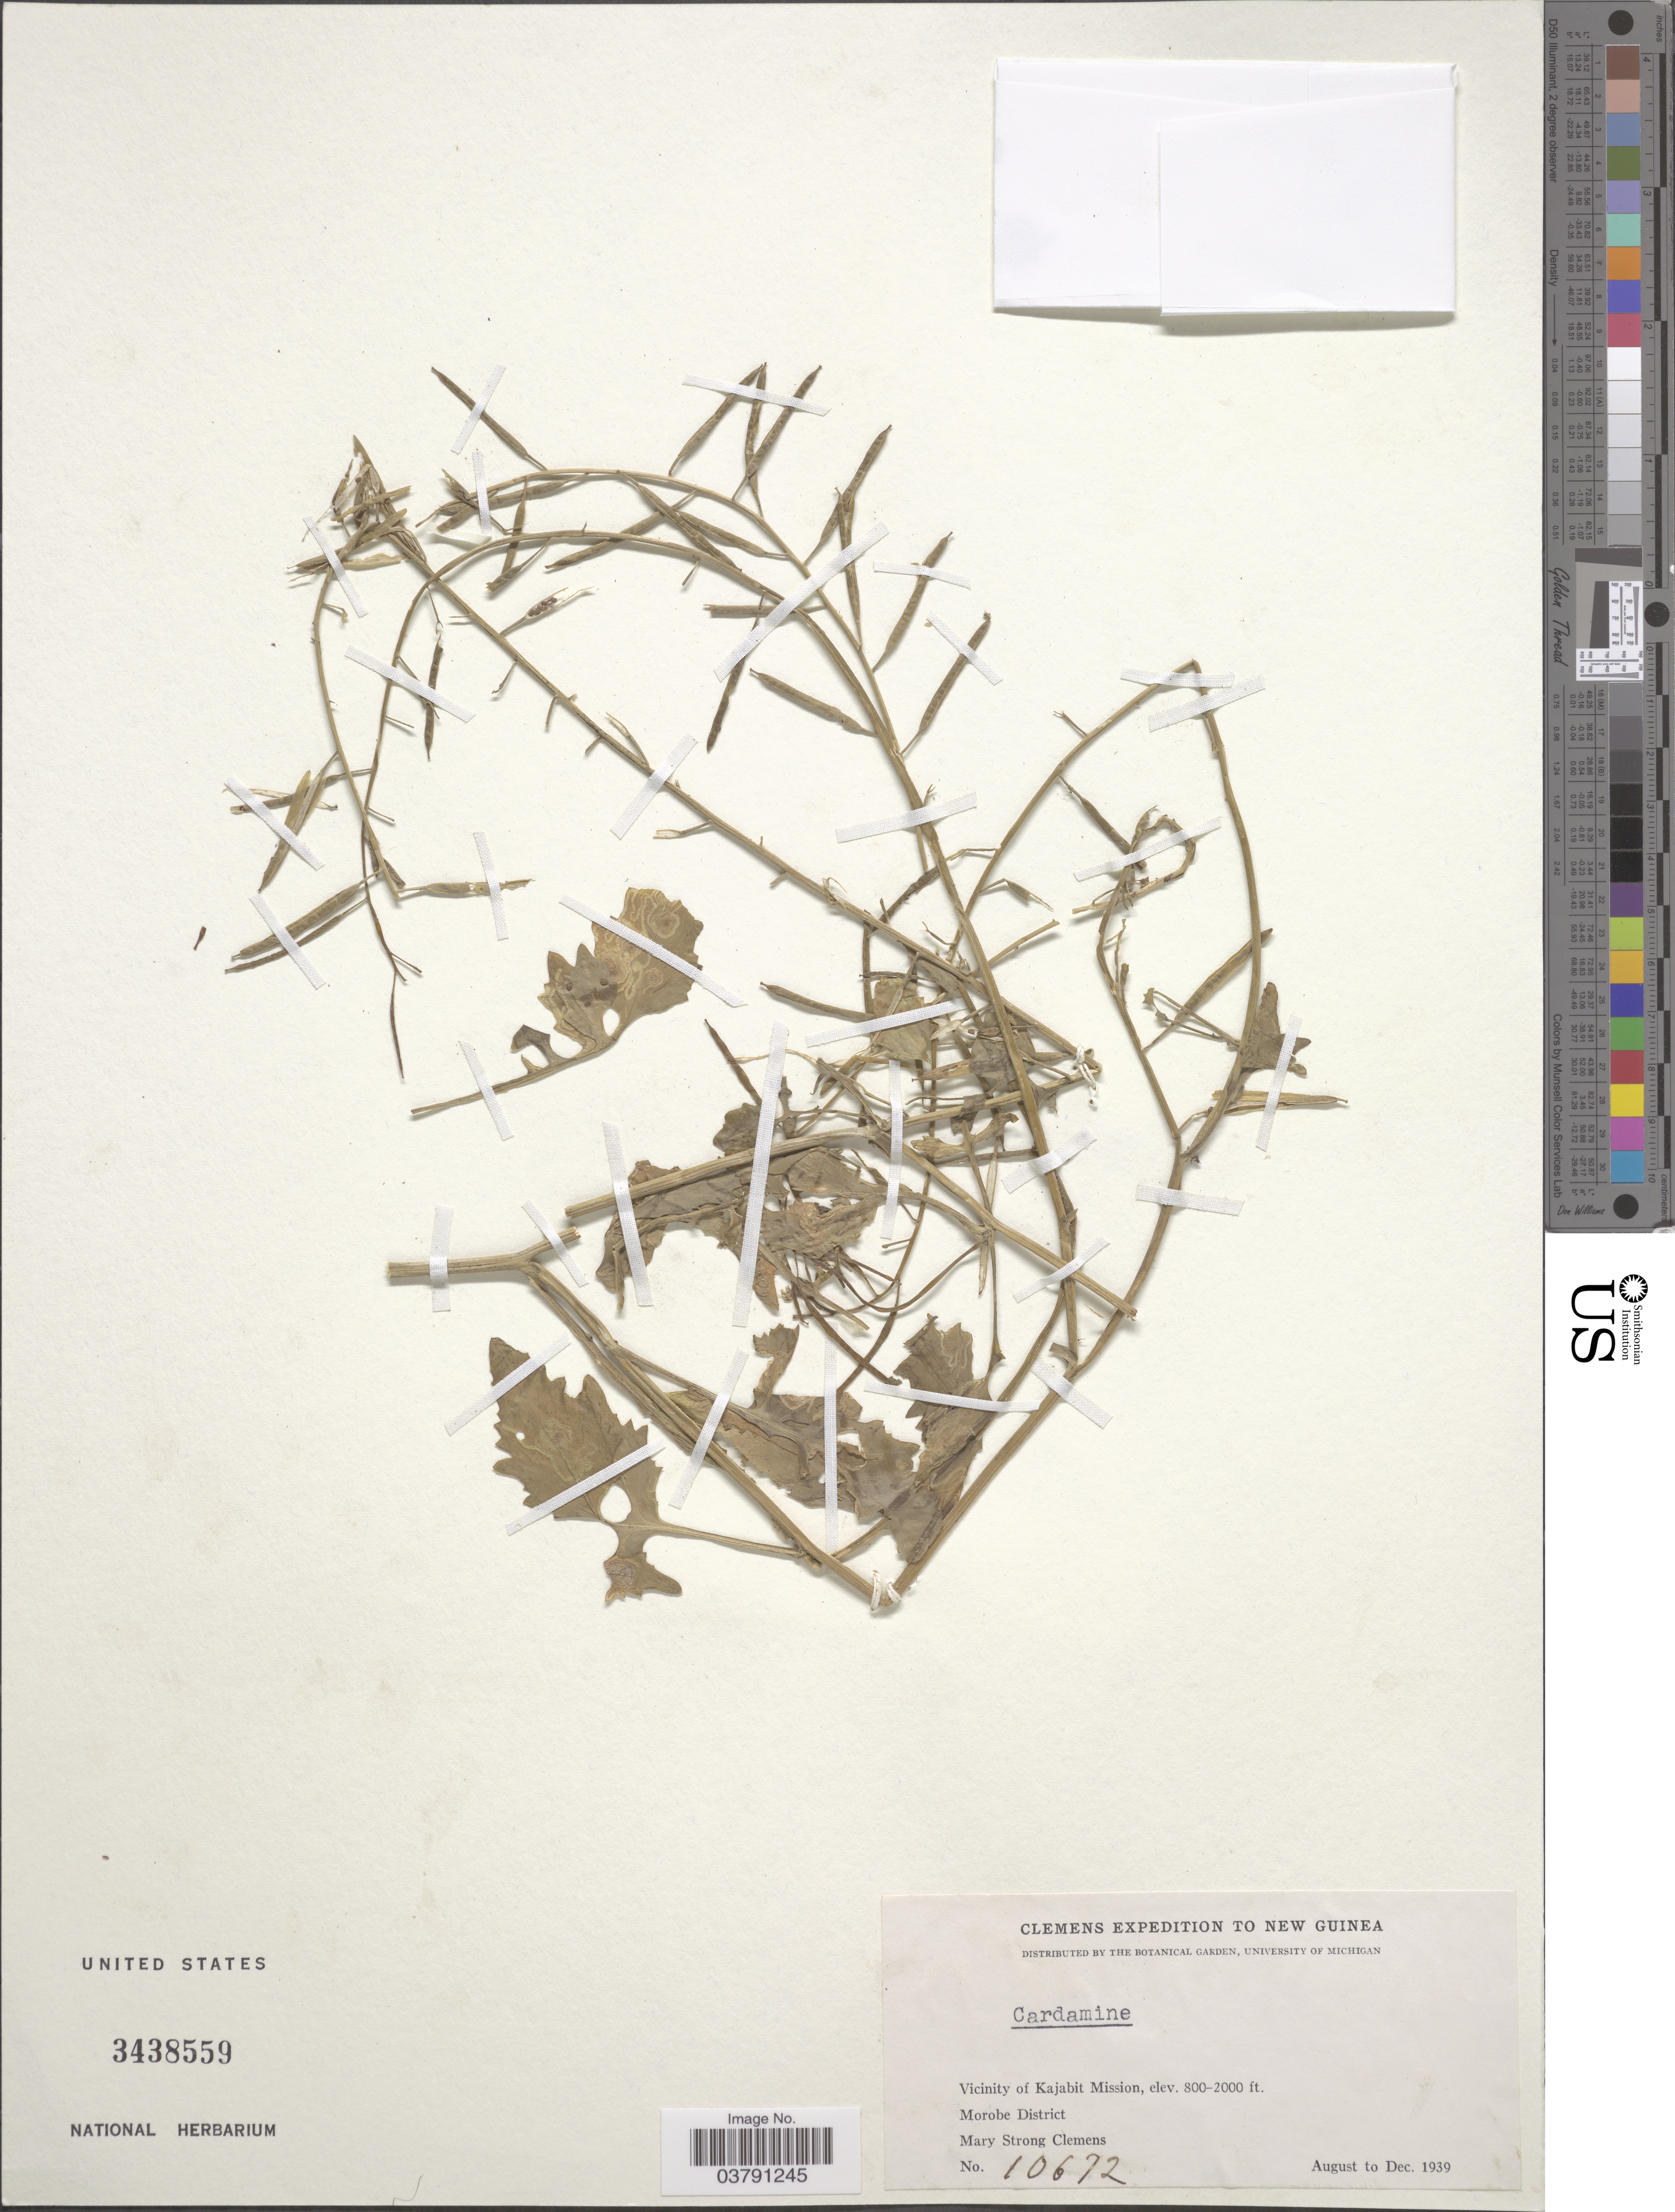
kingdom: Plantae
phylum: Tracheophyta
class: Magnoliopsida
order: Brassicales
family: Brassicaceae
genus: Cardamine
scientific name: Cardamine sp.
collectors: M. S. Clemens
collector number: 10672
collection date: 1939-08/1939-12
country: Papua New Guinea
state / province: Morobe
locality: New Guinea. Vicinity of Kajabit Mission. Morobe District.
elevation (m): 244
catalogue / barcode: US 3438559